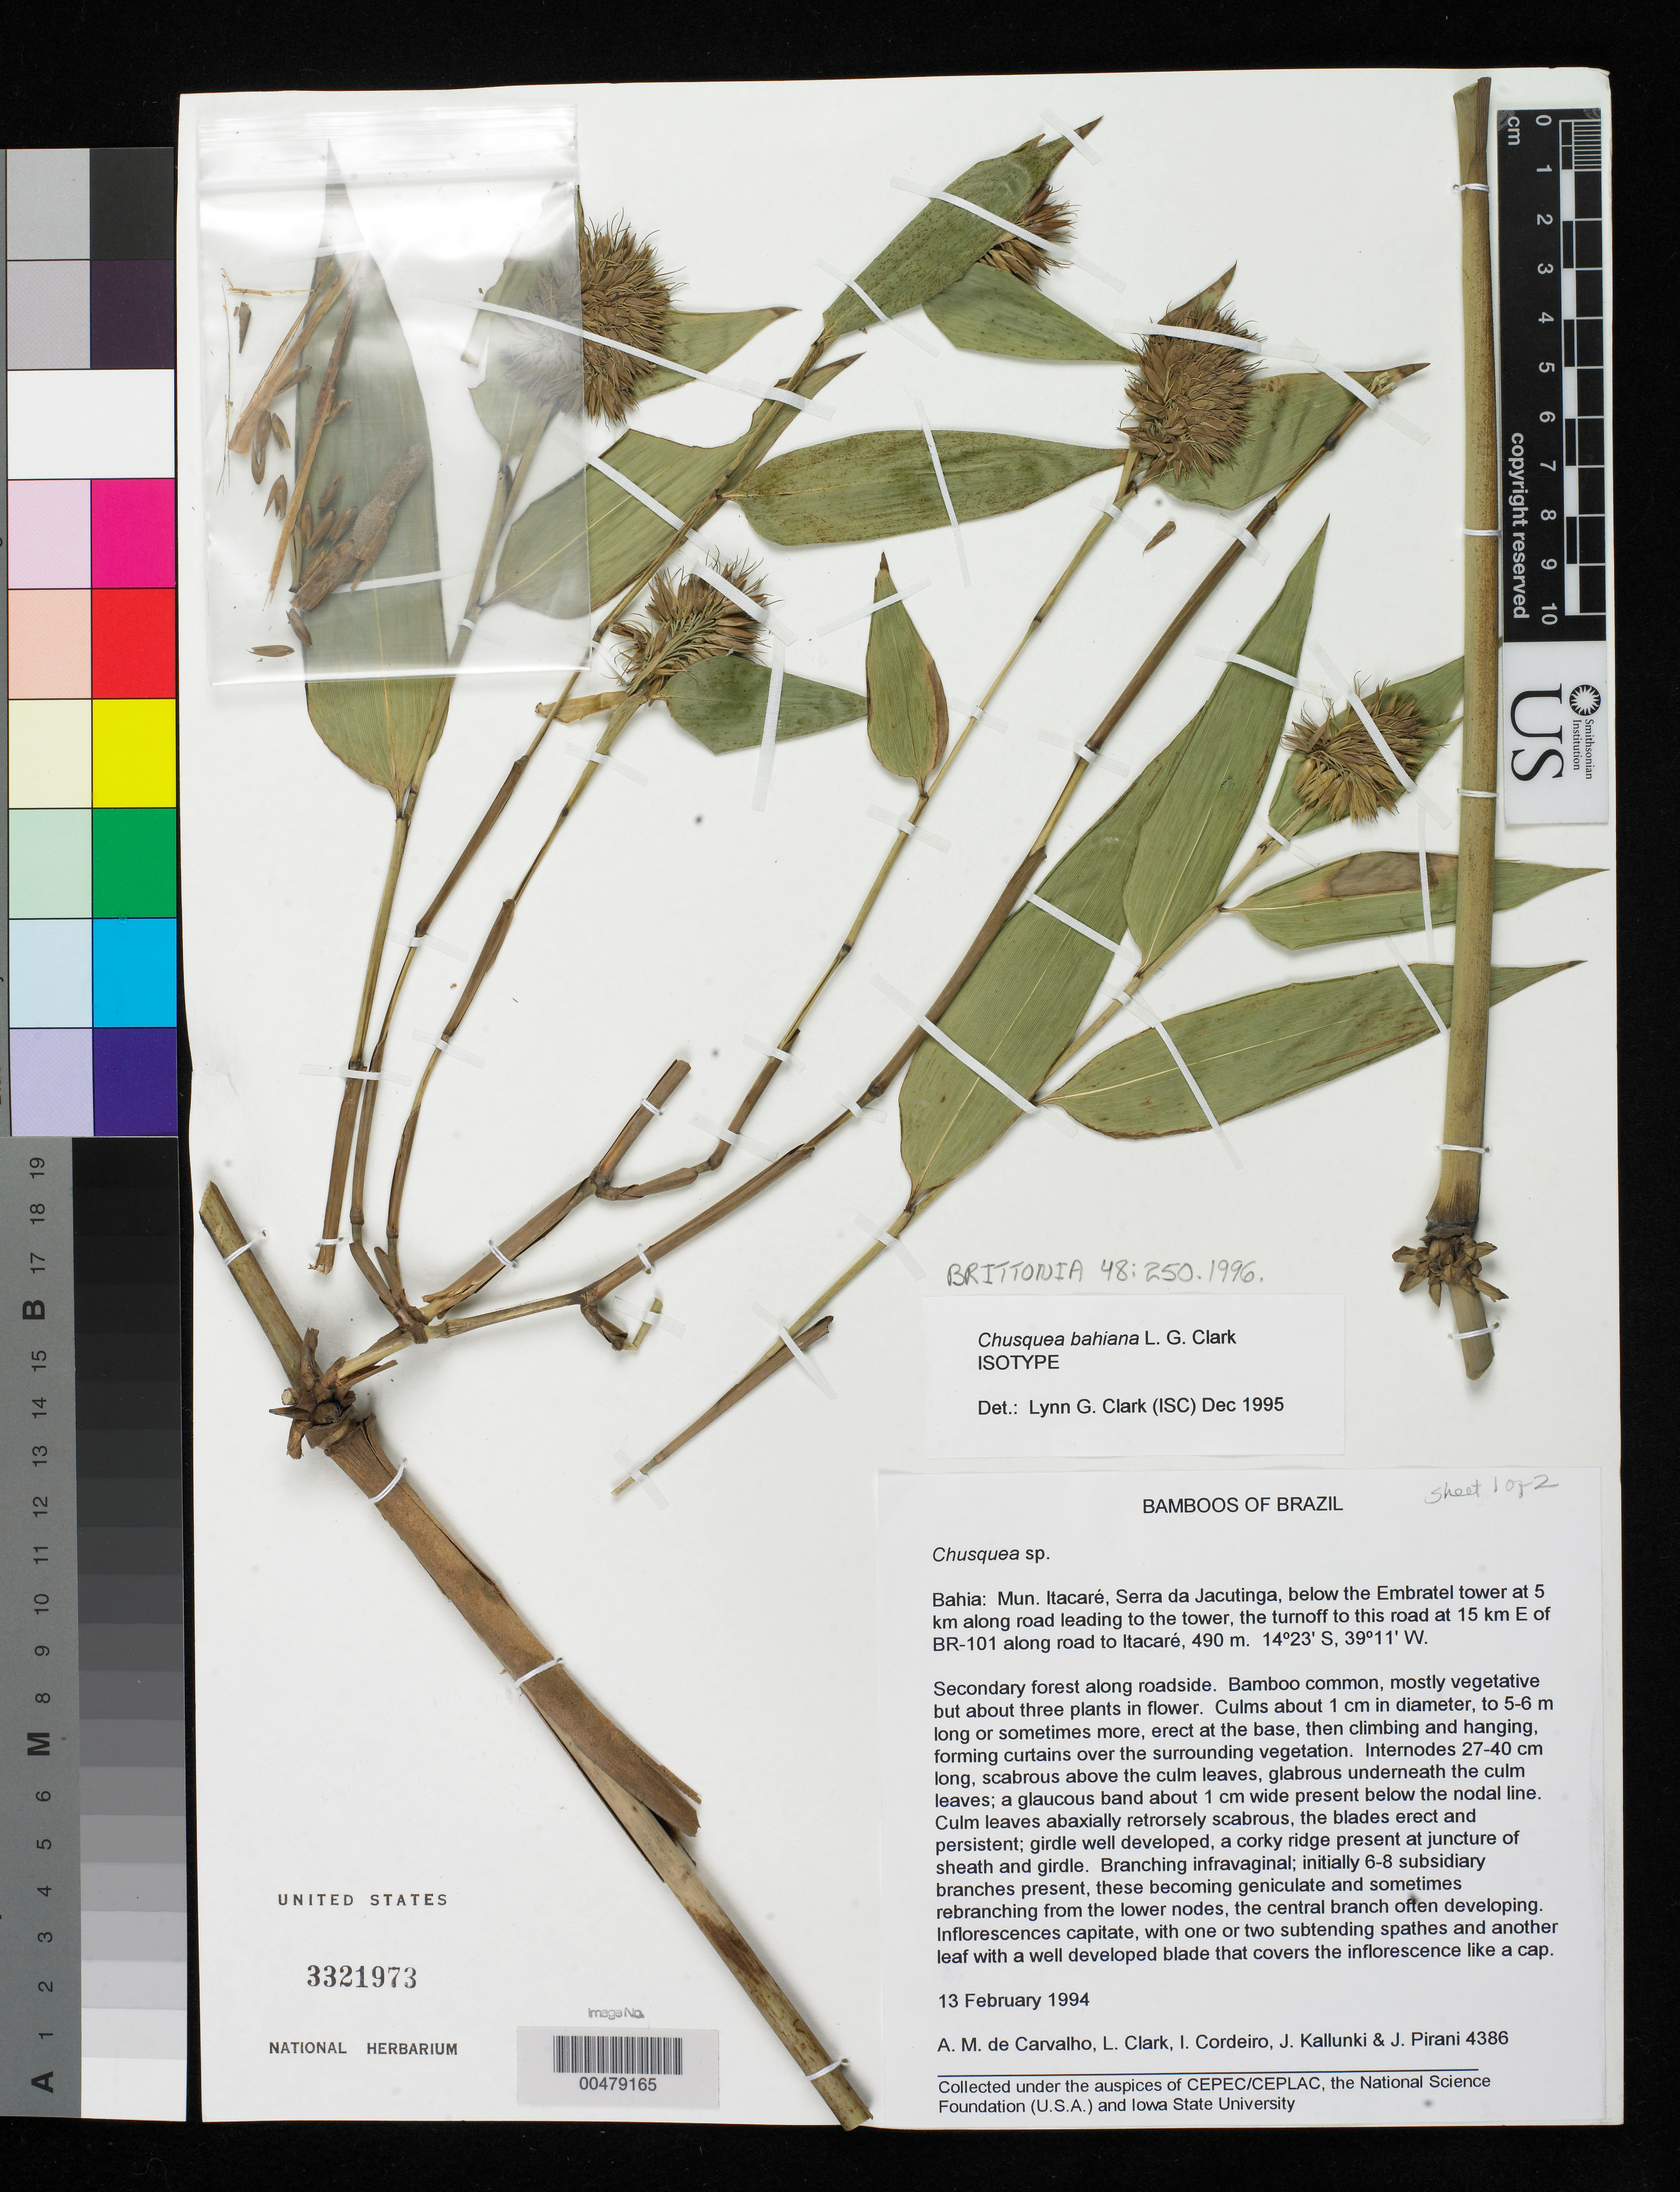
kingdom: Plantae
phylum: Tracheophyta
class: Liliopsida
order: Poales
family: Poaceae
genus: Chusquea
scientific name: Chusquea bahiana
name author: L.G. Clark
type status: Isotype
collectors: A. M. Carvalho, L. G. Clark, I. Cordeiro & J. Kallunki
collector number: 4386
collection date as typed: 13 Feb 1994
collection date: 1994-02-13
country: Brazil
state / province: Bahia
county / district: Itacaré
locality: Serra da Jacutinga, below Embratel tower at 5 km along rd leading to Tower, turnoff rd at 15 km E of BR-101 along rd to Itacare.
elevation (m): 490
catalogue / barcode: US 3321973